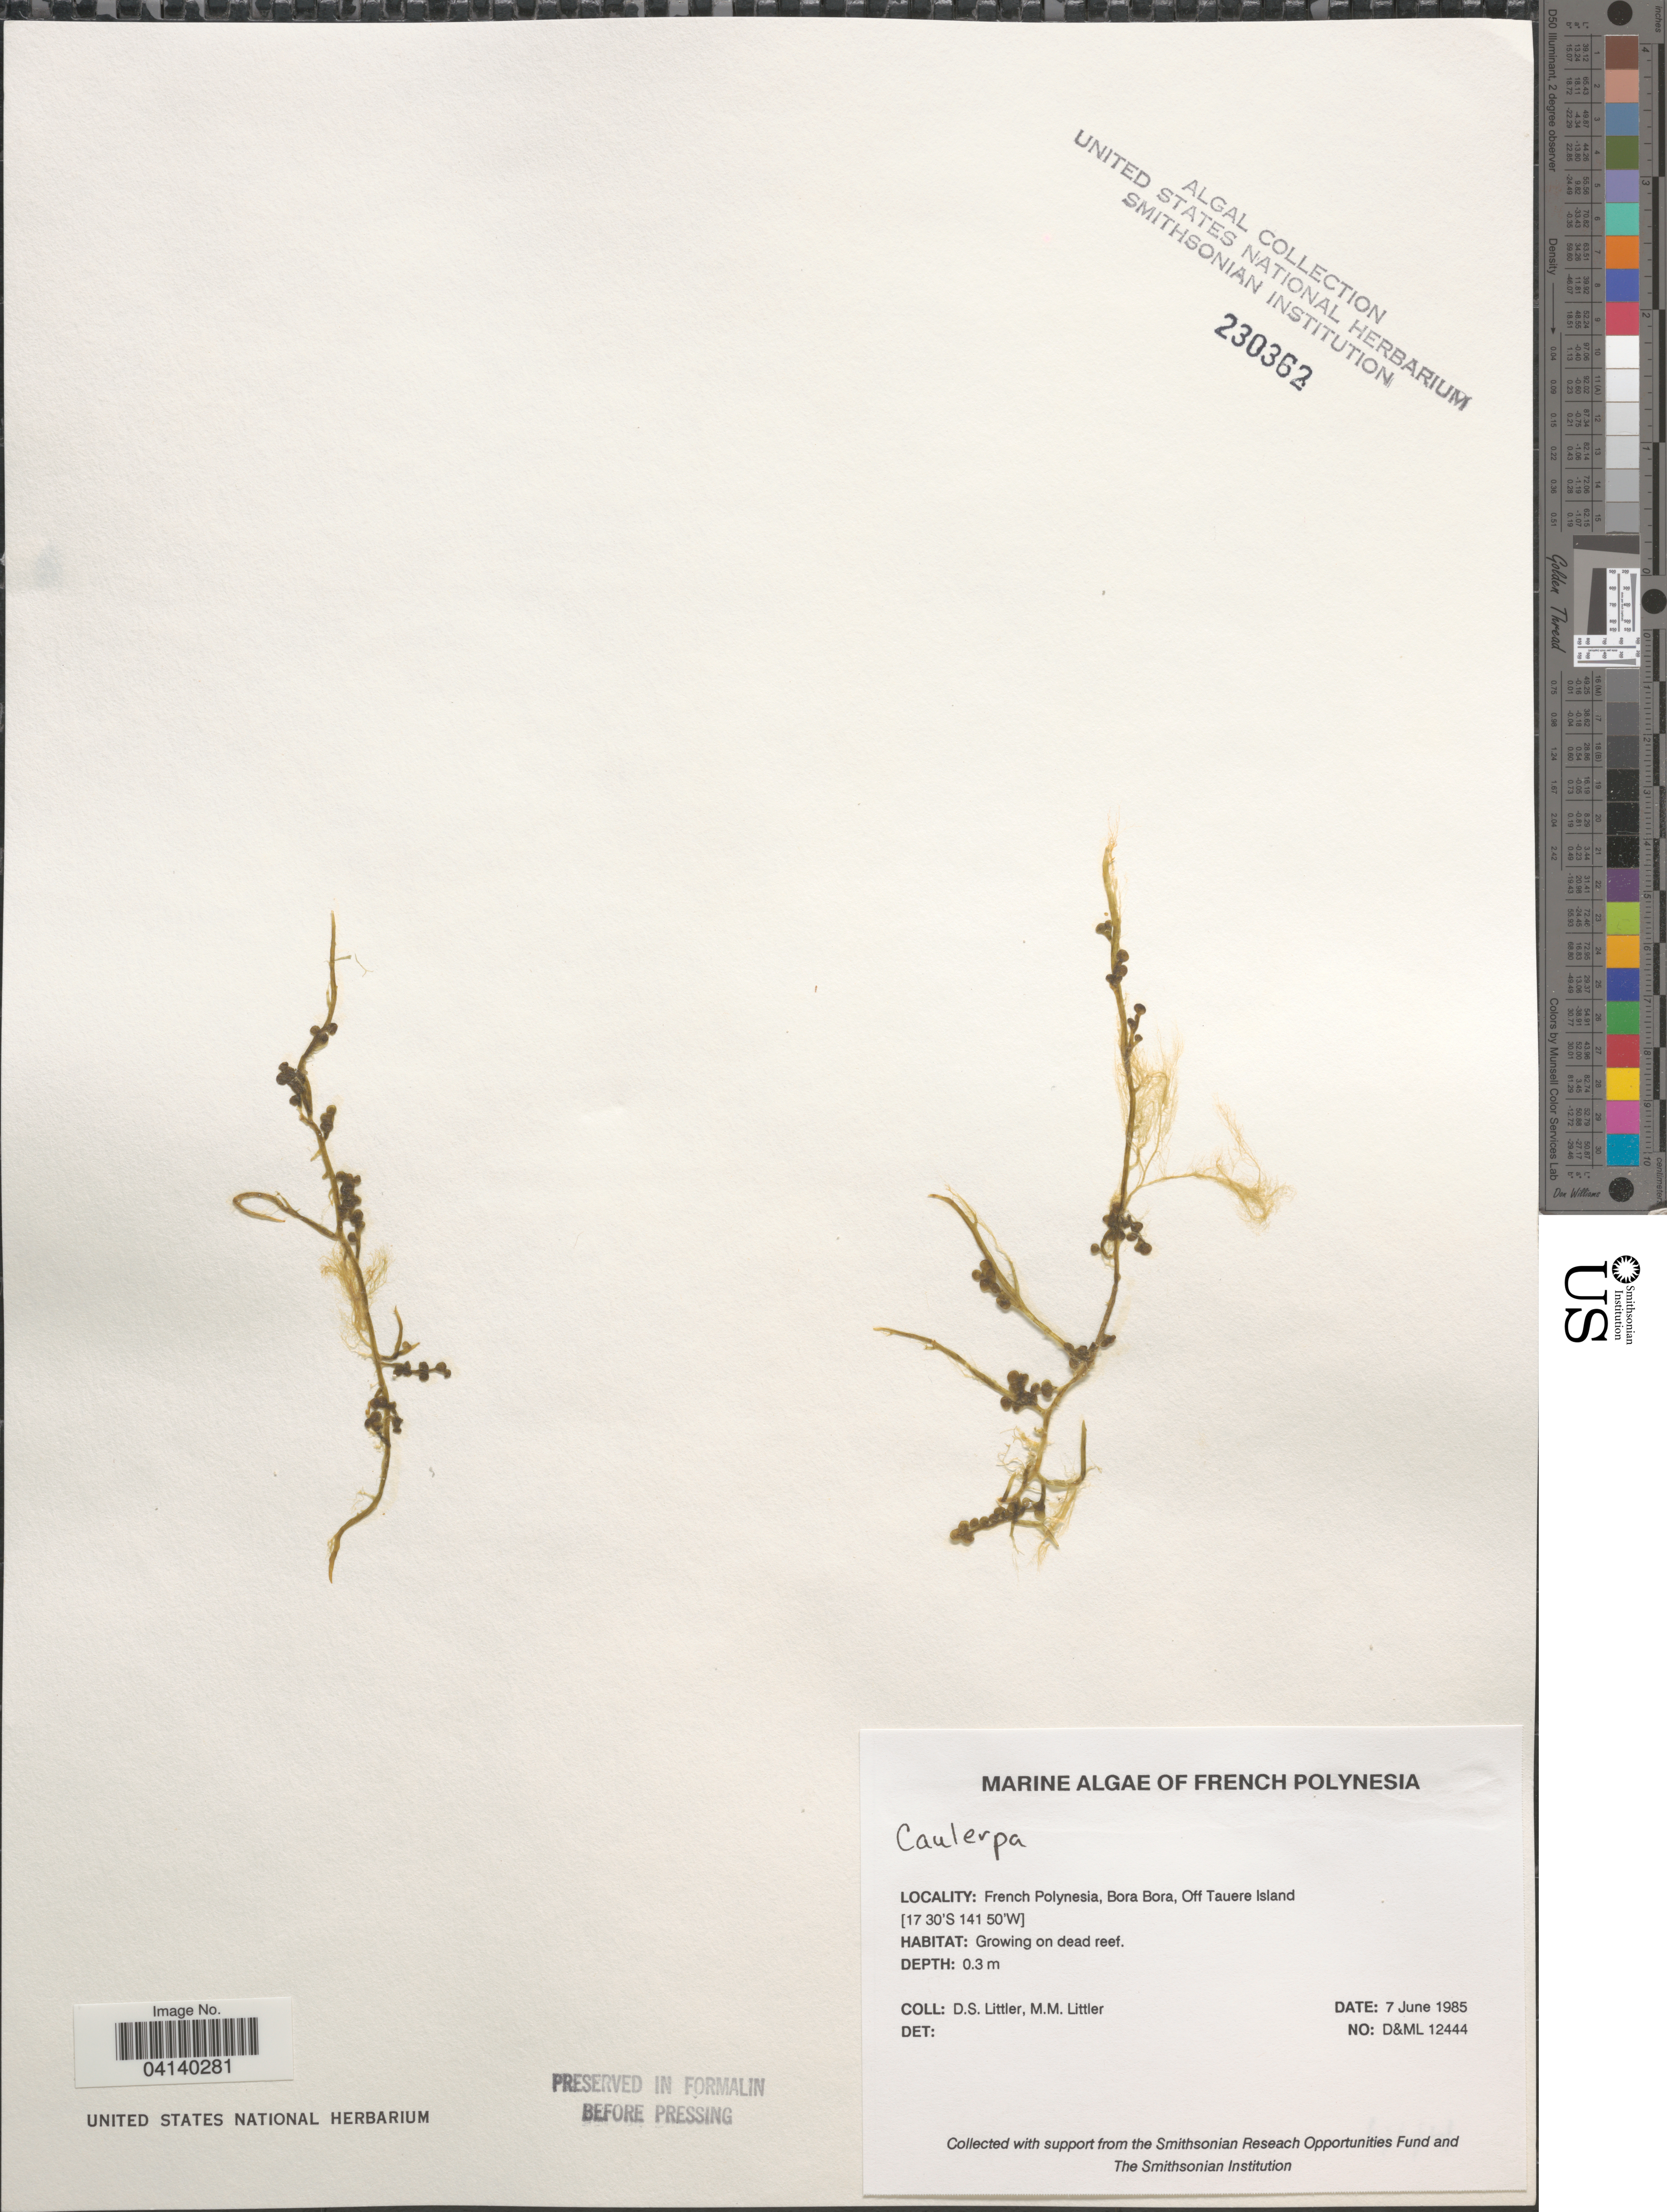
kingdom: Plantae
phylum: Chlorophyta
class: Ulvophyceae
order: Bryopsidales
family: Caulerpaceae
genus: Caulerpa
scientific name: Caulerpa sp.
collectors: D. S. Littler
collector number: D&ML12444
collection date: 1985-06-07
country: French Polynesia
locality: Bora Bora, Off Tauere Island.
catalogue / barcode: US 230362